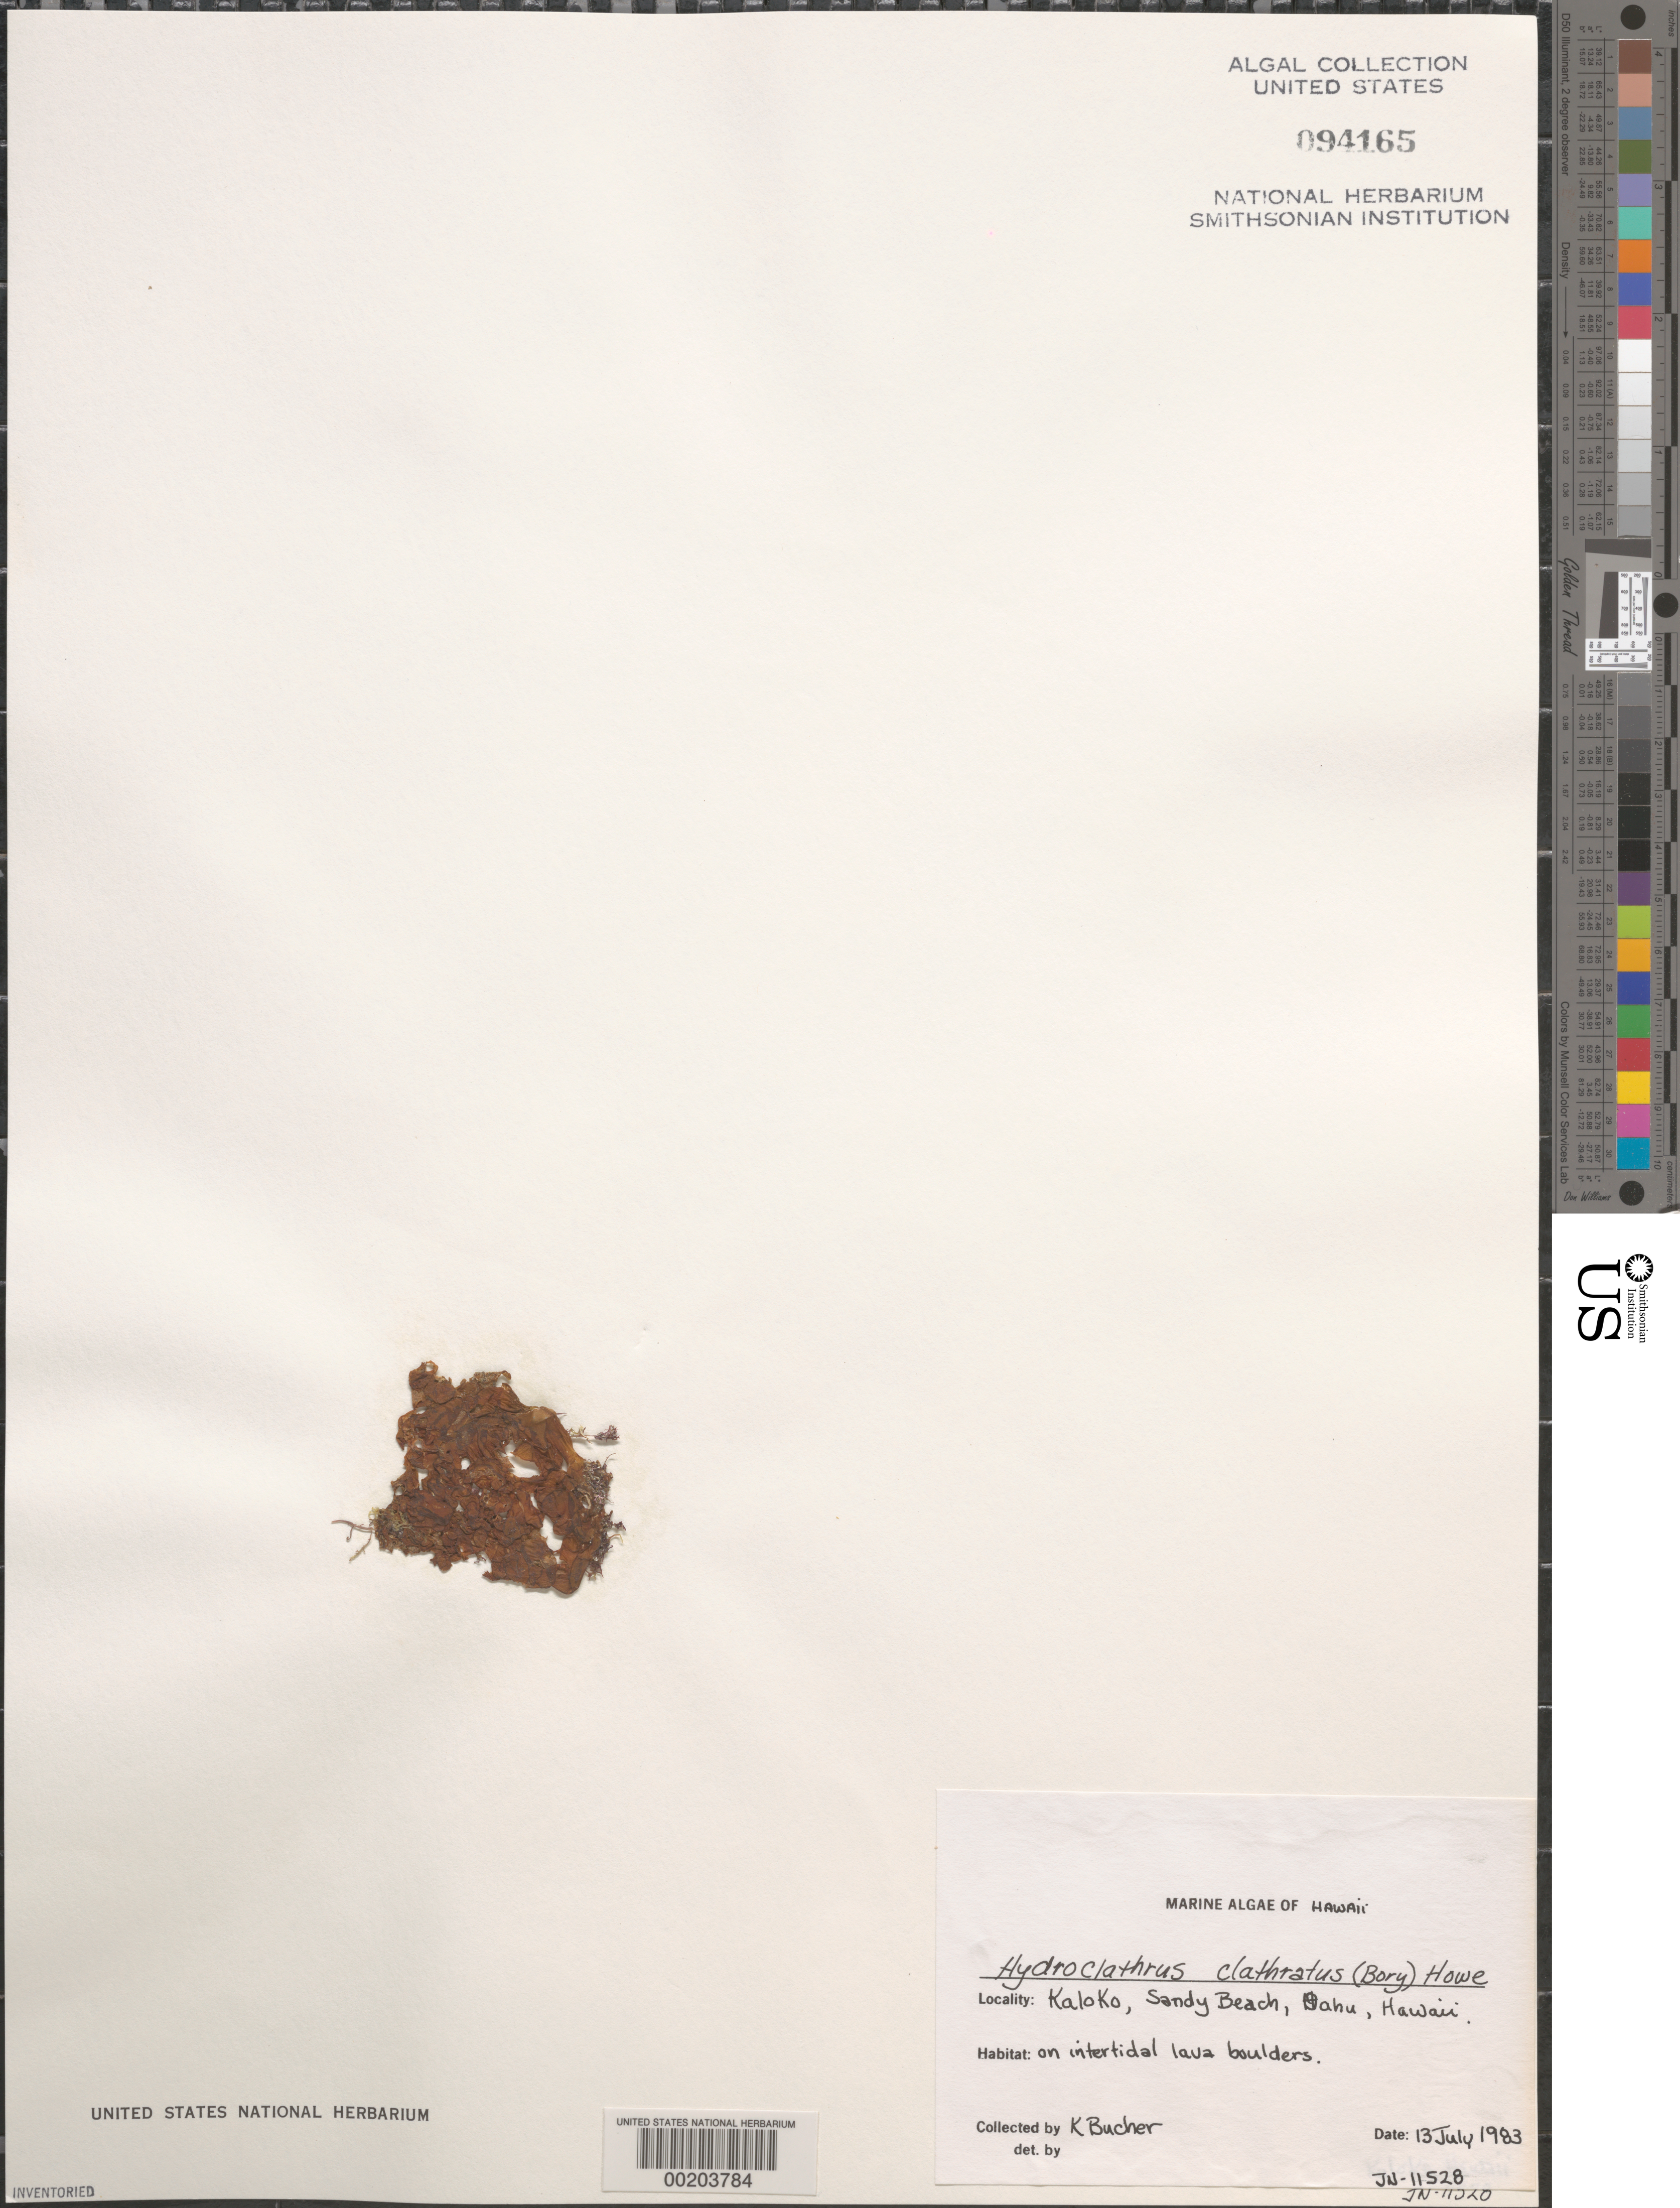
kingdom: Chromista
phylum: Ochrophyta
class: Phaeophyceae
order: Scytosiphonales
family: Scytosiphonaceae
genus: Hydroclathrus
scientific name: Hydroclathrus clathratus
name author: (C. Agardh) M. Howe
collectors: K. E. Bucher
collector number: Jn-11528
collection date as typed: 13 Jul 1983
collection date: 1983-07-13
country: United States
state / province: Hawaii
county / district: Honolulu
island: Oahu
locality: Kaloko, Sandy Beach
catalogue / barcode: US 94165